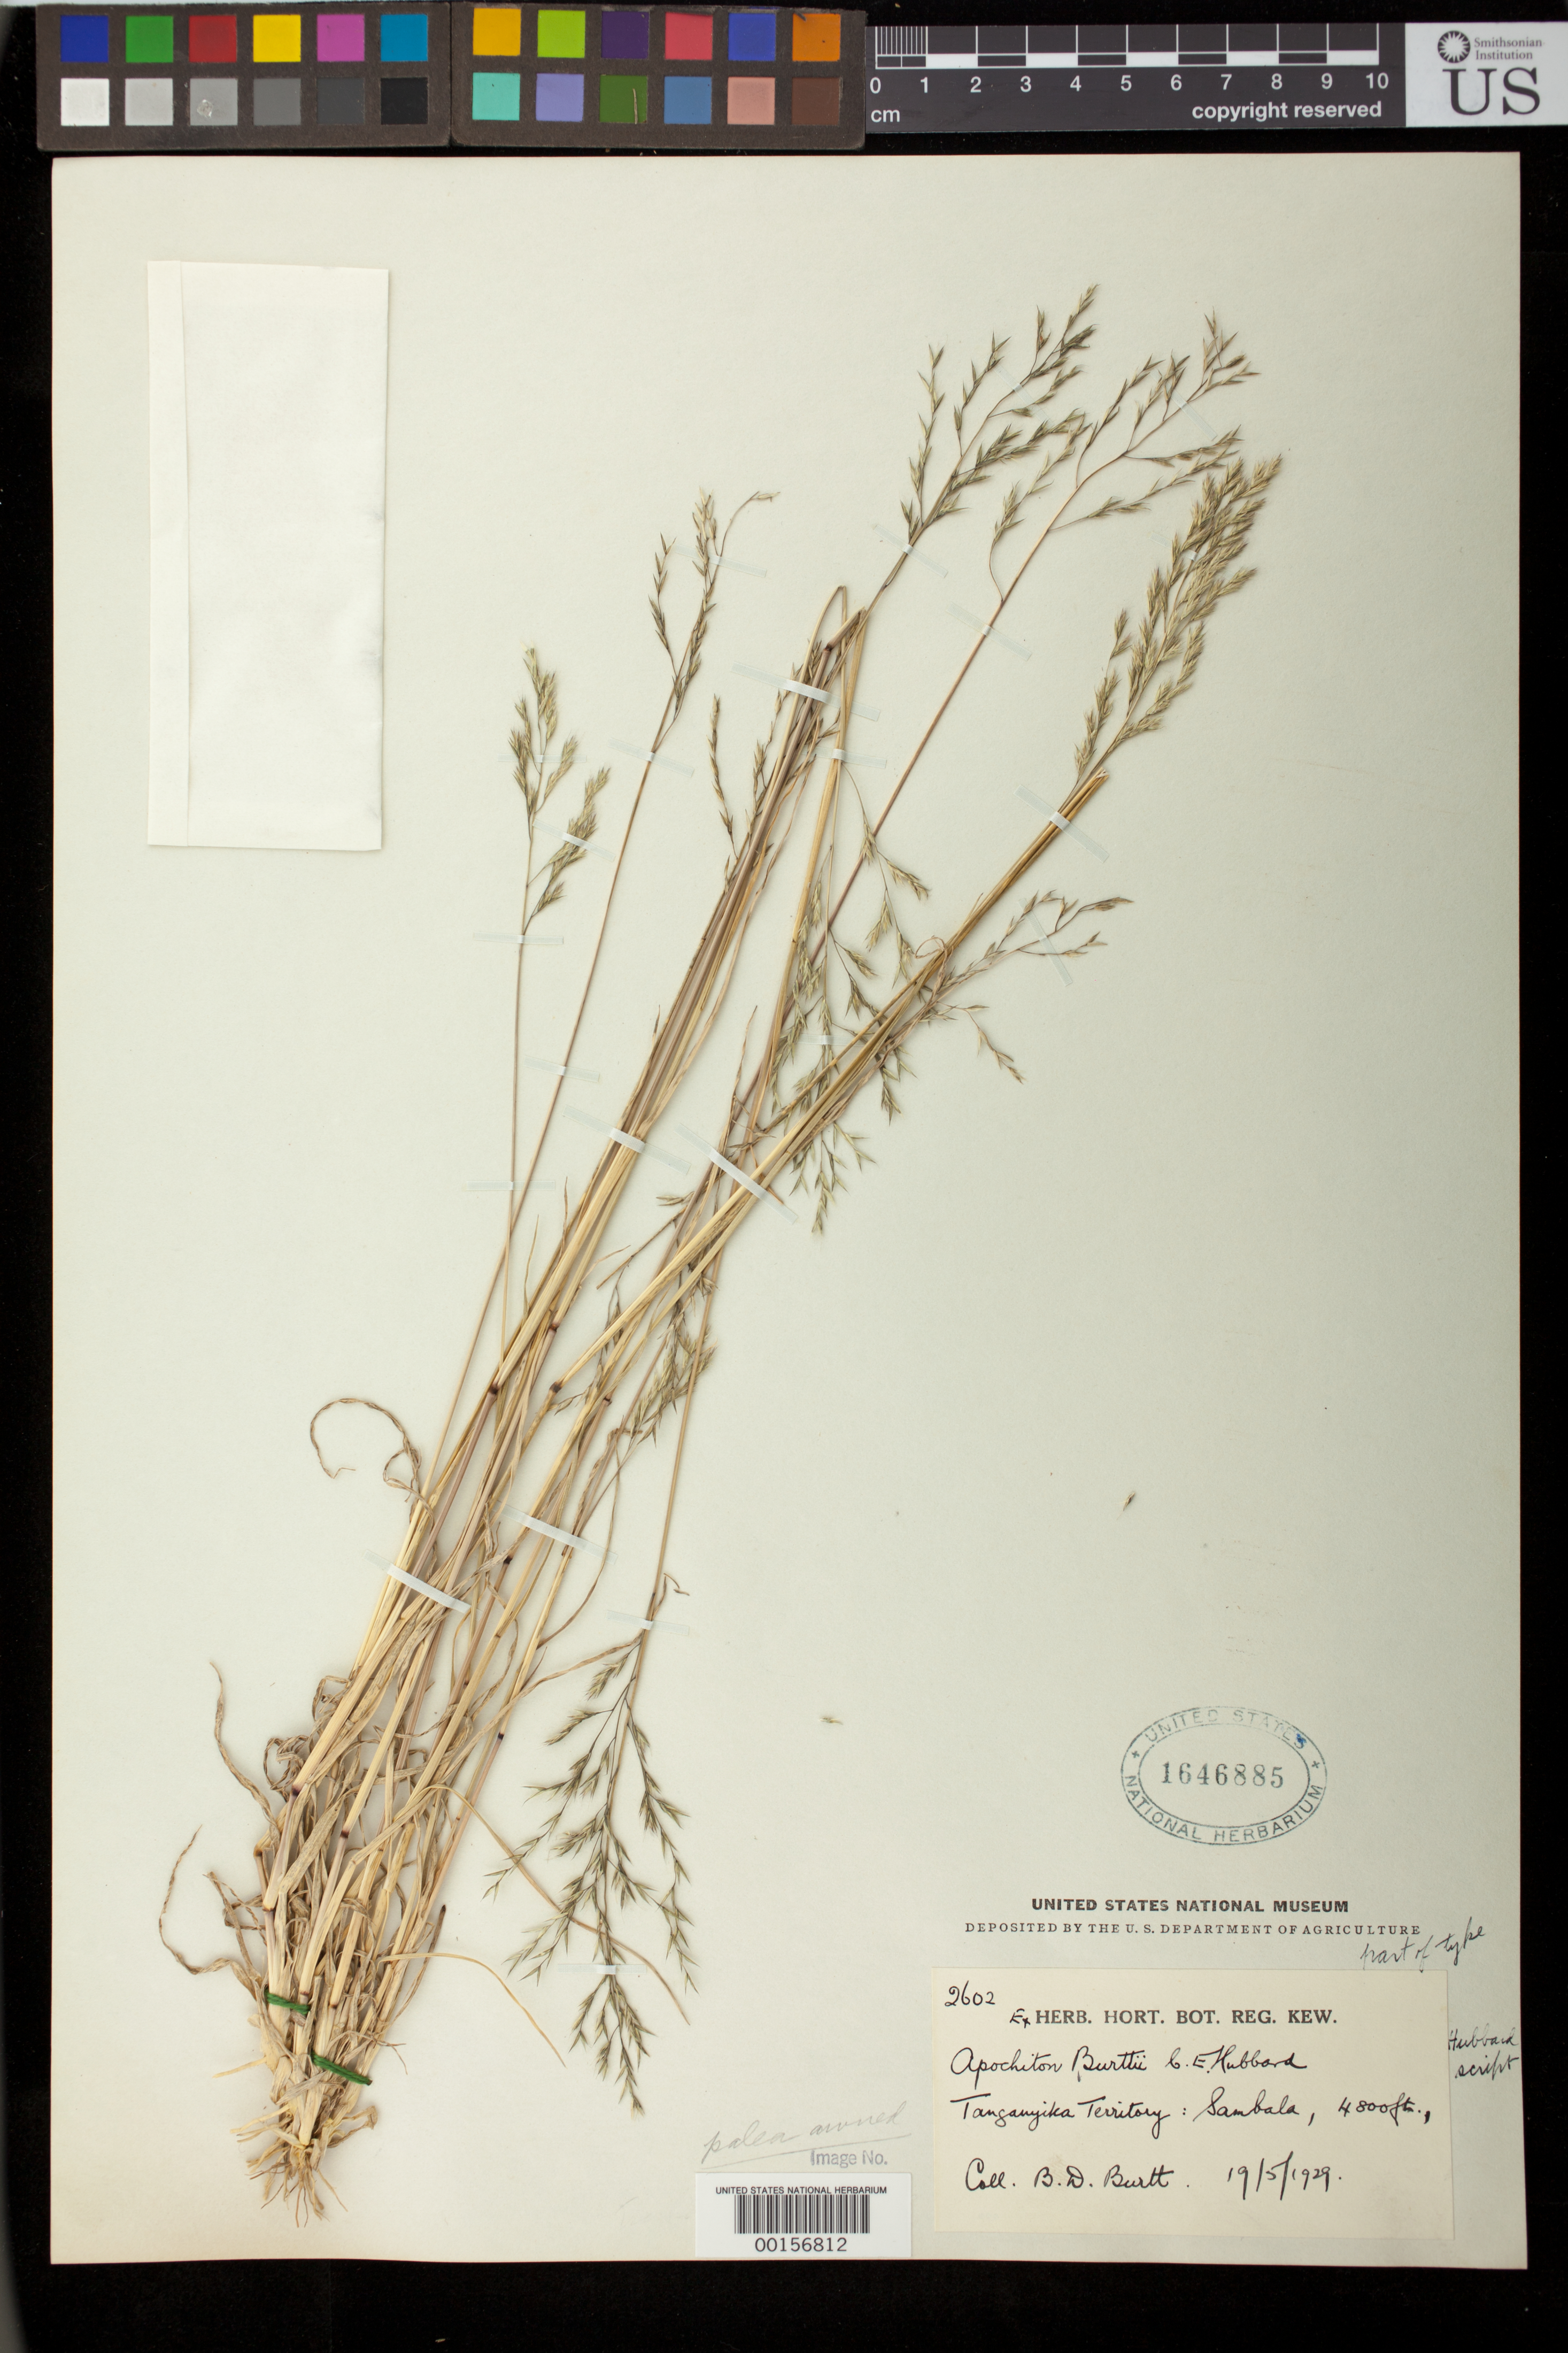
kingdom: Plantae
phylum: Tracheophyta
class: Liliopsida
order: Poales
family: Poaceae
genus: Apochiton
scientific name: Apochiton burttii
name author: C.E. Hubb.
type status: Isotype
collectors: B. D. Burtt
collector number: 2602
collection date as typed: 19/5/1929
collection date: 1929-05-19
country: Tanzania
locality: Tanganyika Territory: Kondoa Distr.; near Sambala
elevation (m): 1463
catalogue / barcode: US 1646885